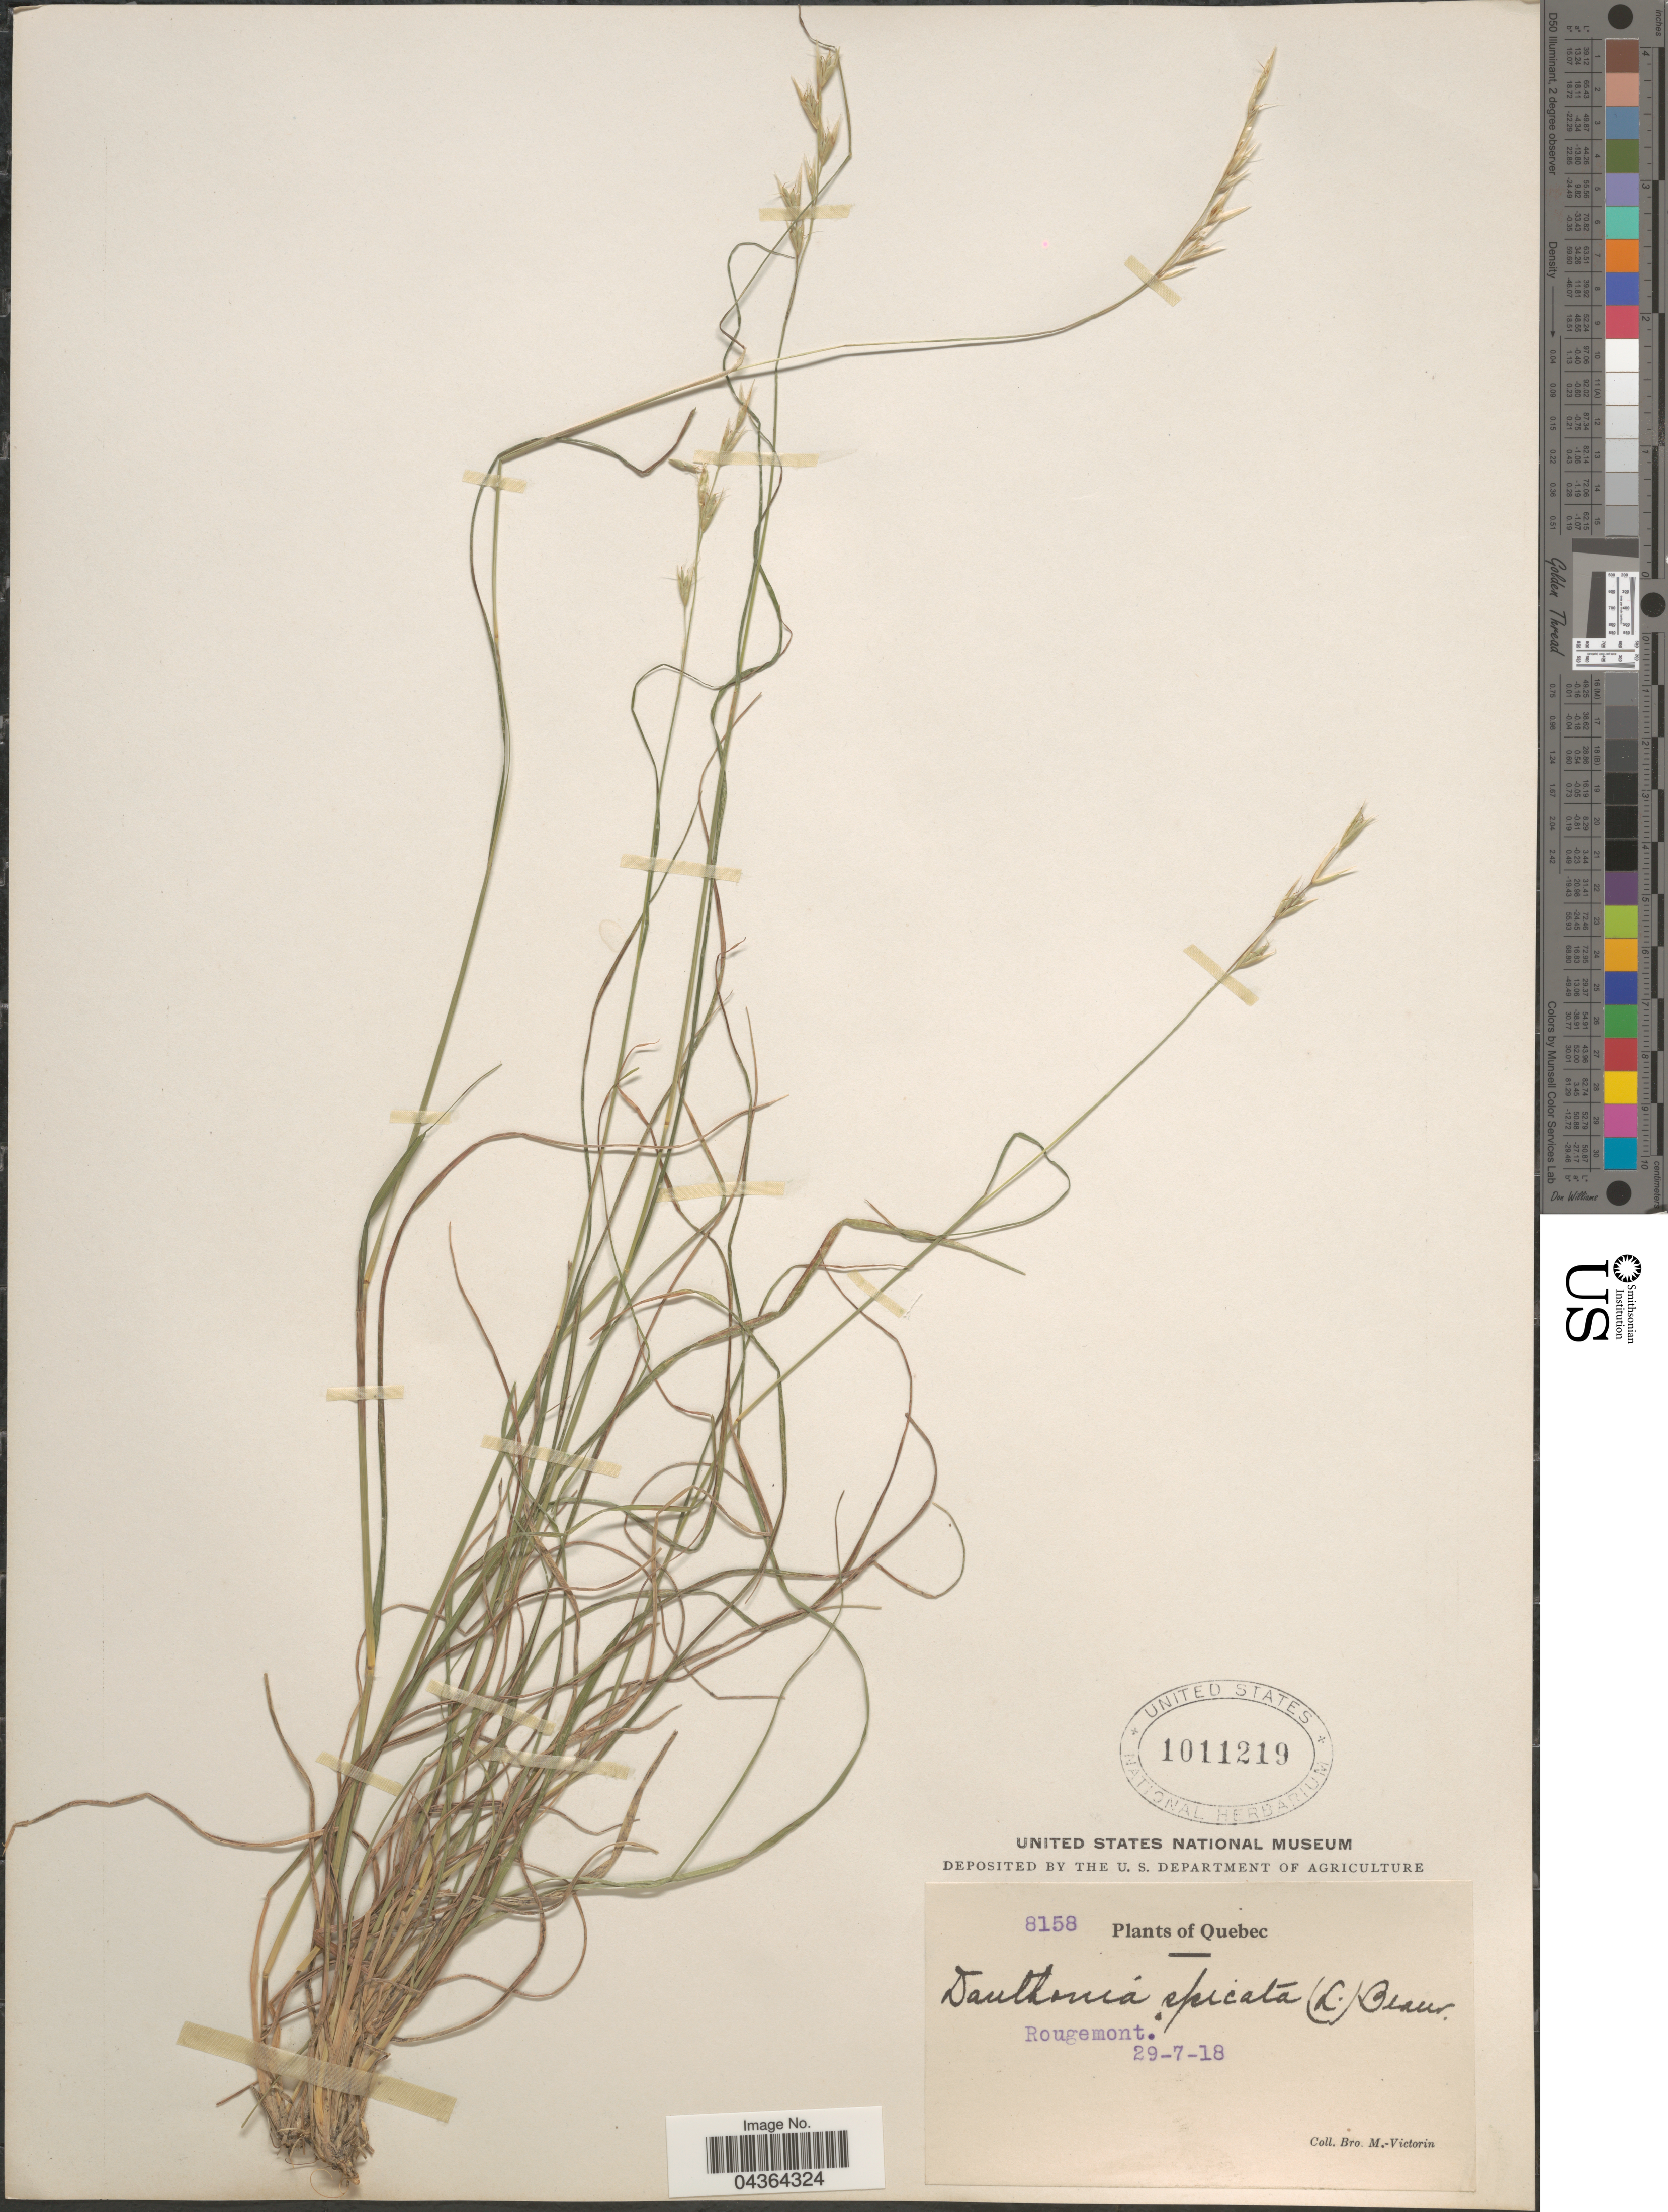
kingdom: Plantae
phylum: Tracheophyta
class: Liliopsida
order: Poales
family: Poaceae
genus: Danthonia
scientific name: Danthonia spicata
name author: (L.) P. Beauv. ex Roem. & Schult.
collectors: Fr. Marie-Victorin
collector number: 8158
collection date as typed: Transcribed d/m/y: 29/7/18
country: Canada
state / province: Quebec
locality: Rougemont.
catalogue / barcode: US 1011219